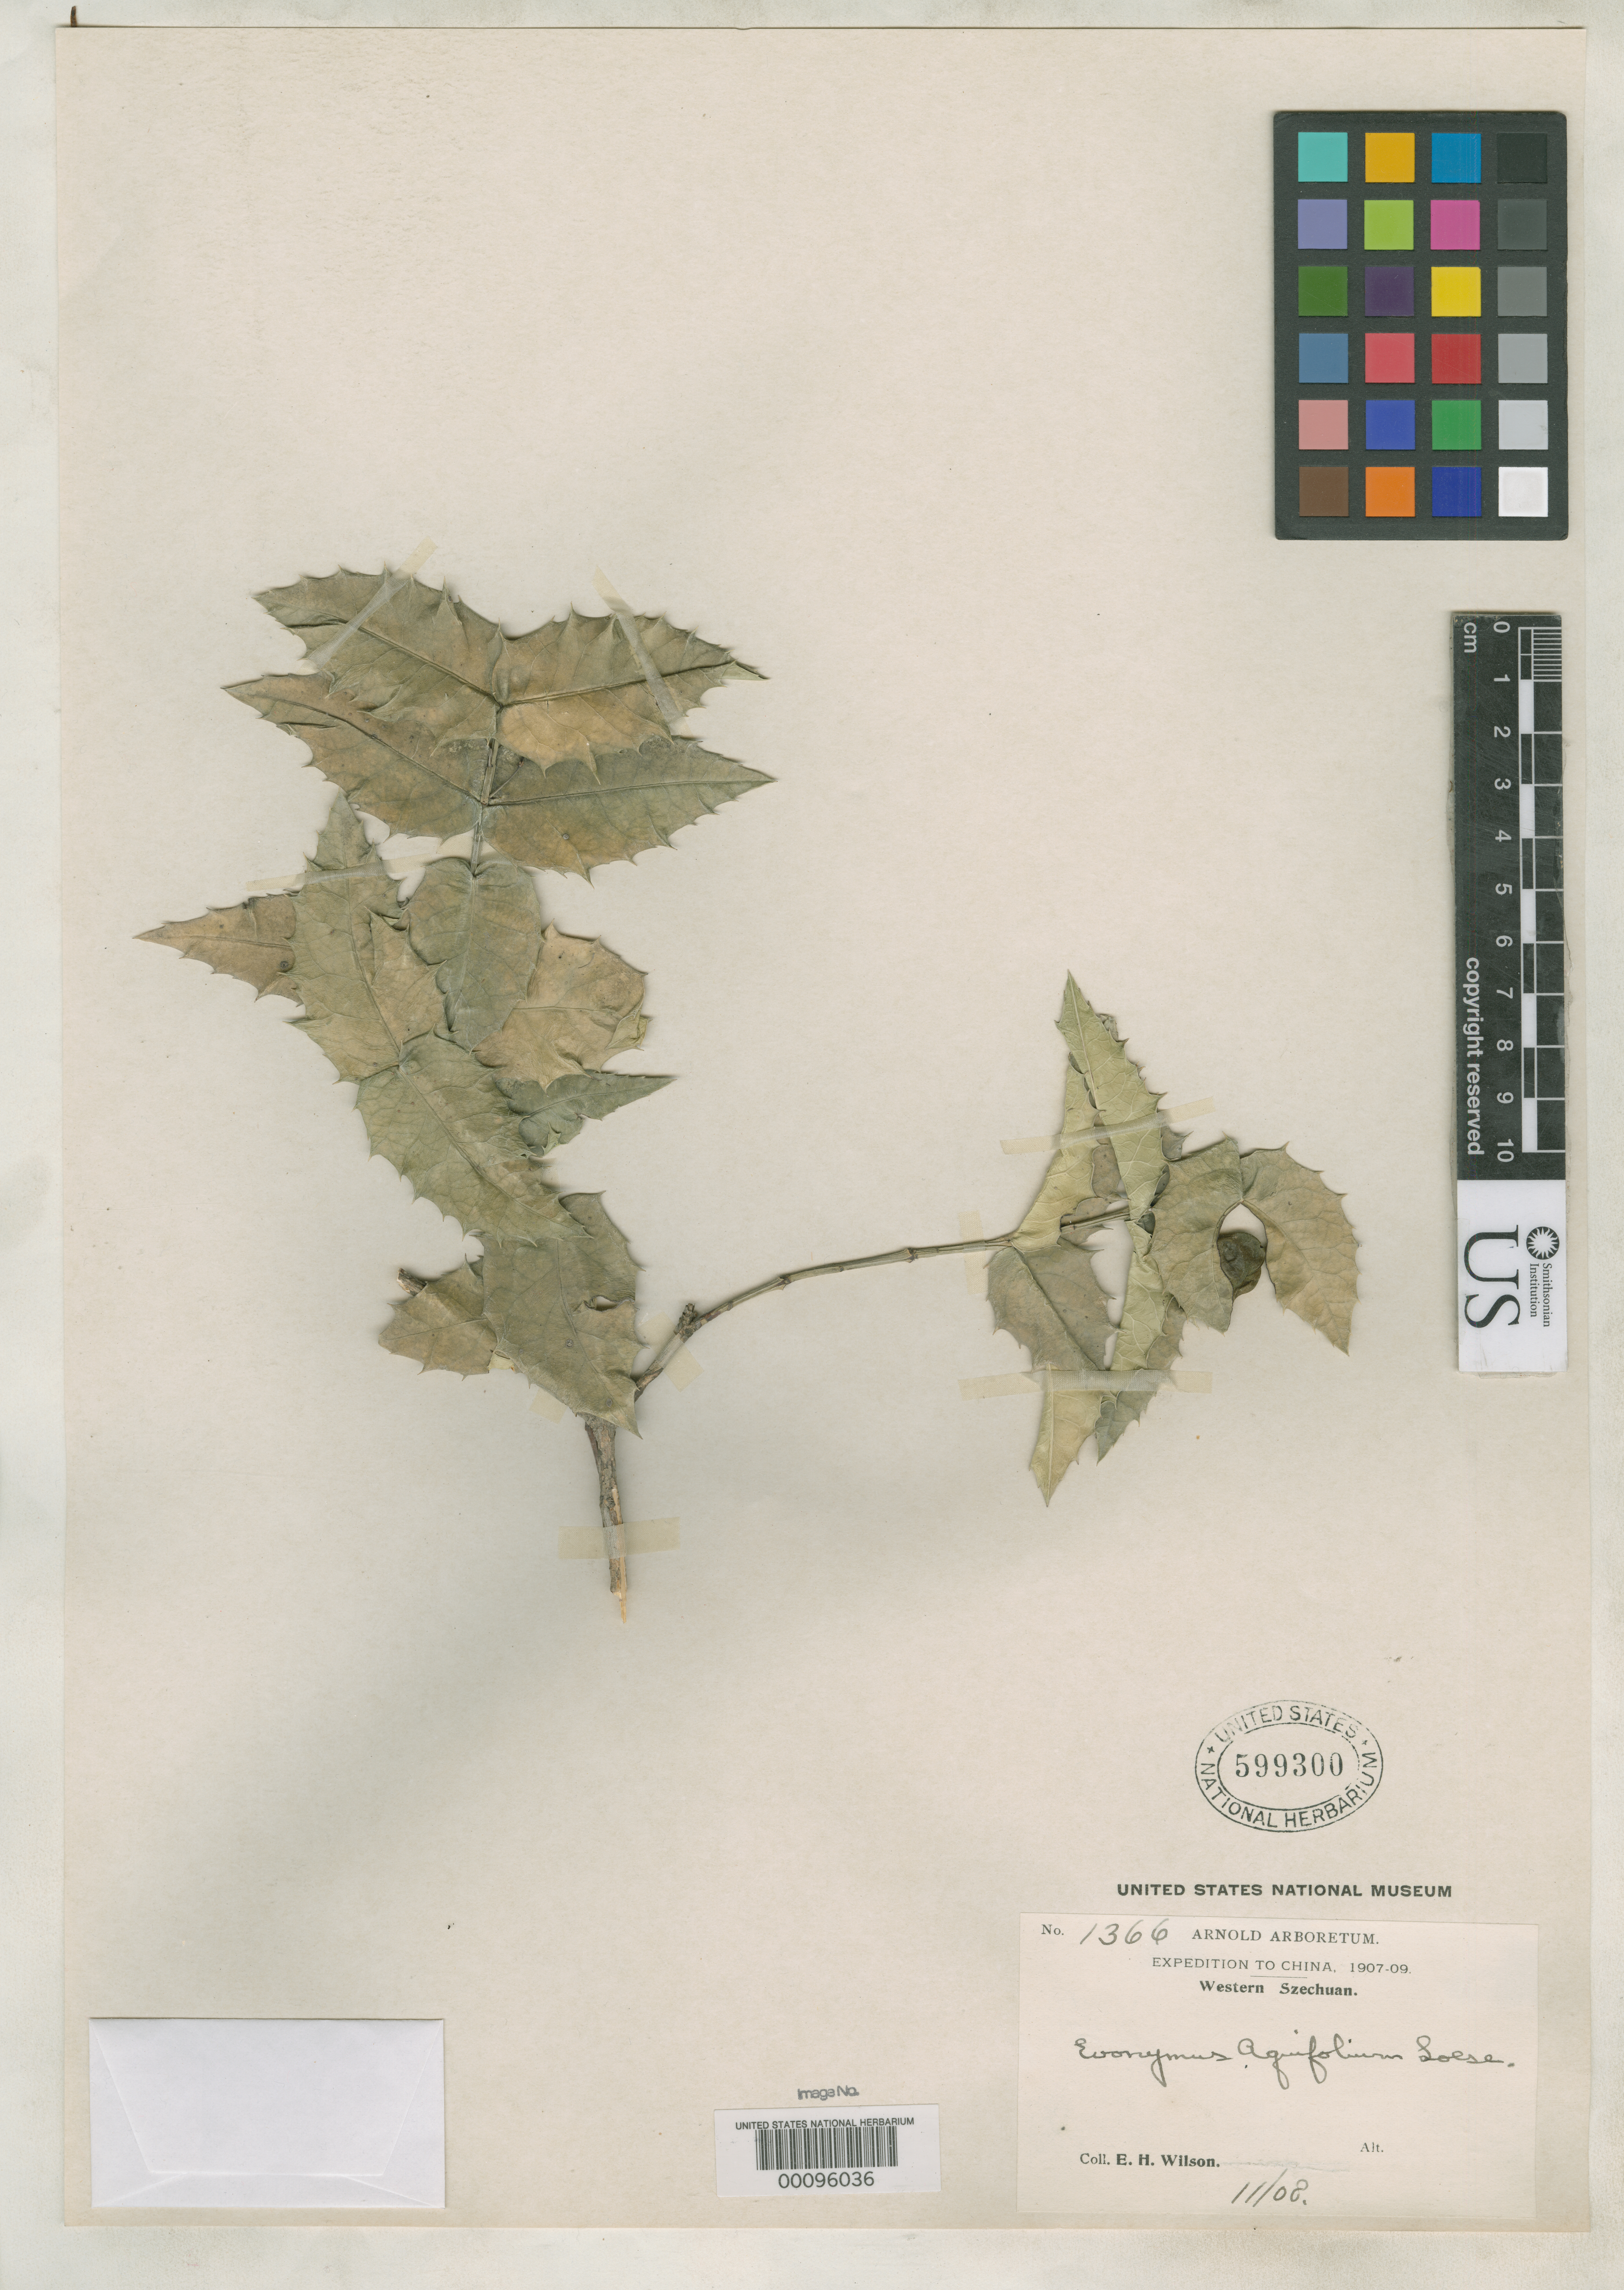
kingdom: Plantae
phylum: Tracheophyta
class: Magnoliopsida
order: Celastrales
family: Celastraceae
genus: Euonymus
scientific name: Euonymus aquifolium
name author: Loes. & Rehder in Sarg.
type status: Isotype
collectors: E. H. Wilson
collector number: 1366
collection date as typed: Nov 1908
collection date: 1908-11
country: China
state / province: Sichuan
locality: Wa Shan.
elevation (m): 2200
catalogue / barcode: US 599300